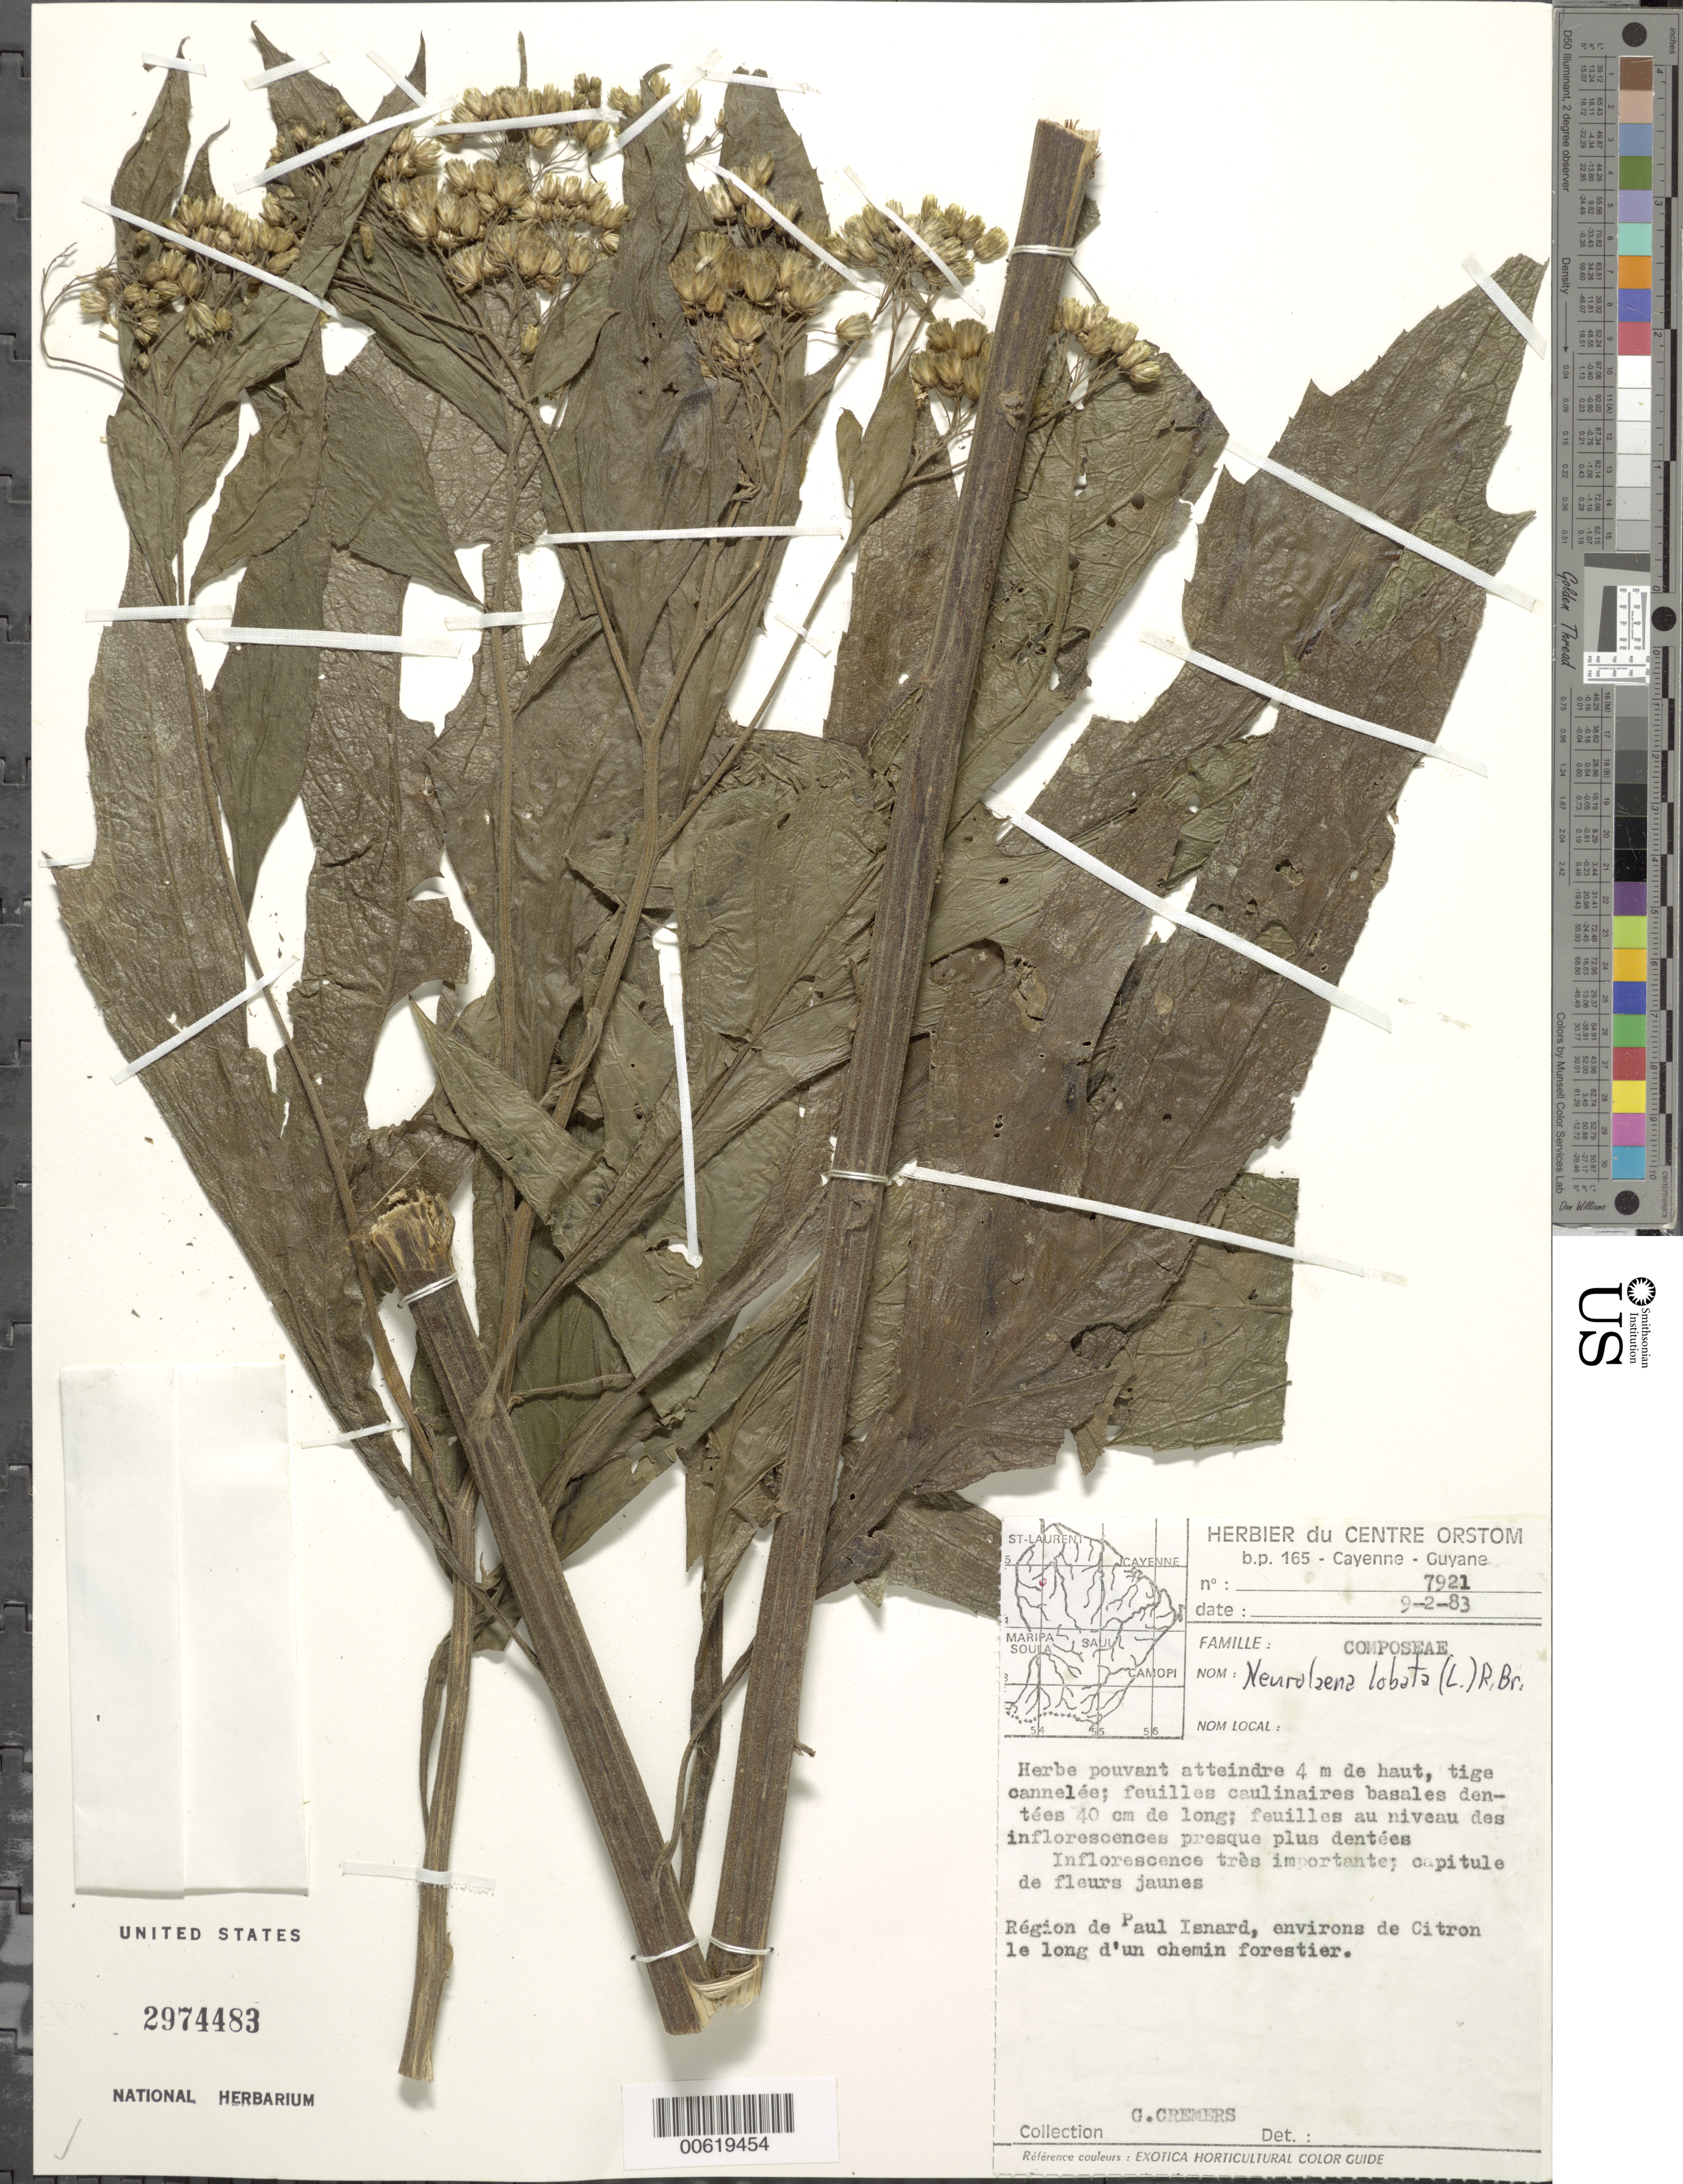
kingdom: Plantae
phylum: Tracheophyta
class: Magnoliopsida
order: Asterales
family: Asteraceae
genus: Neurolaena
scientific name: Neurolaena lobata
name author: (L.) R. Br. ex Cass.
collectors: G. Cremers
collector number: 7921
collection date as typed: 9-Feb-83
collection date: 1983-02-09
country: French Guiana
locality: Paul Isnard région, env. de Citron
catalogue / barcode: US 2974483